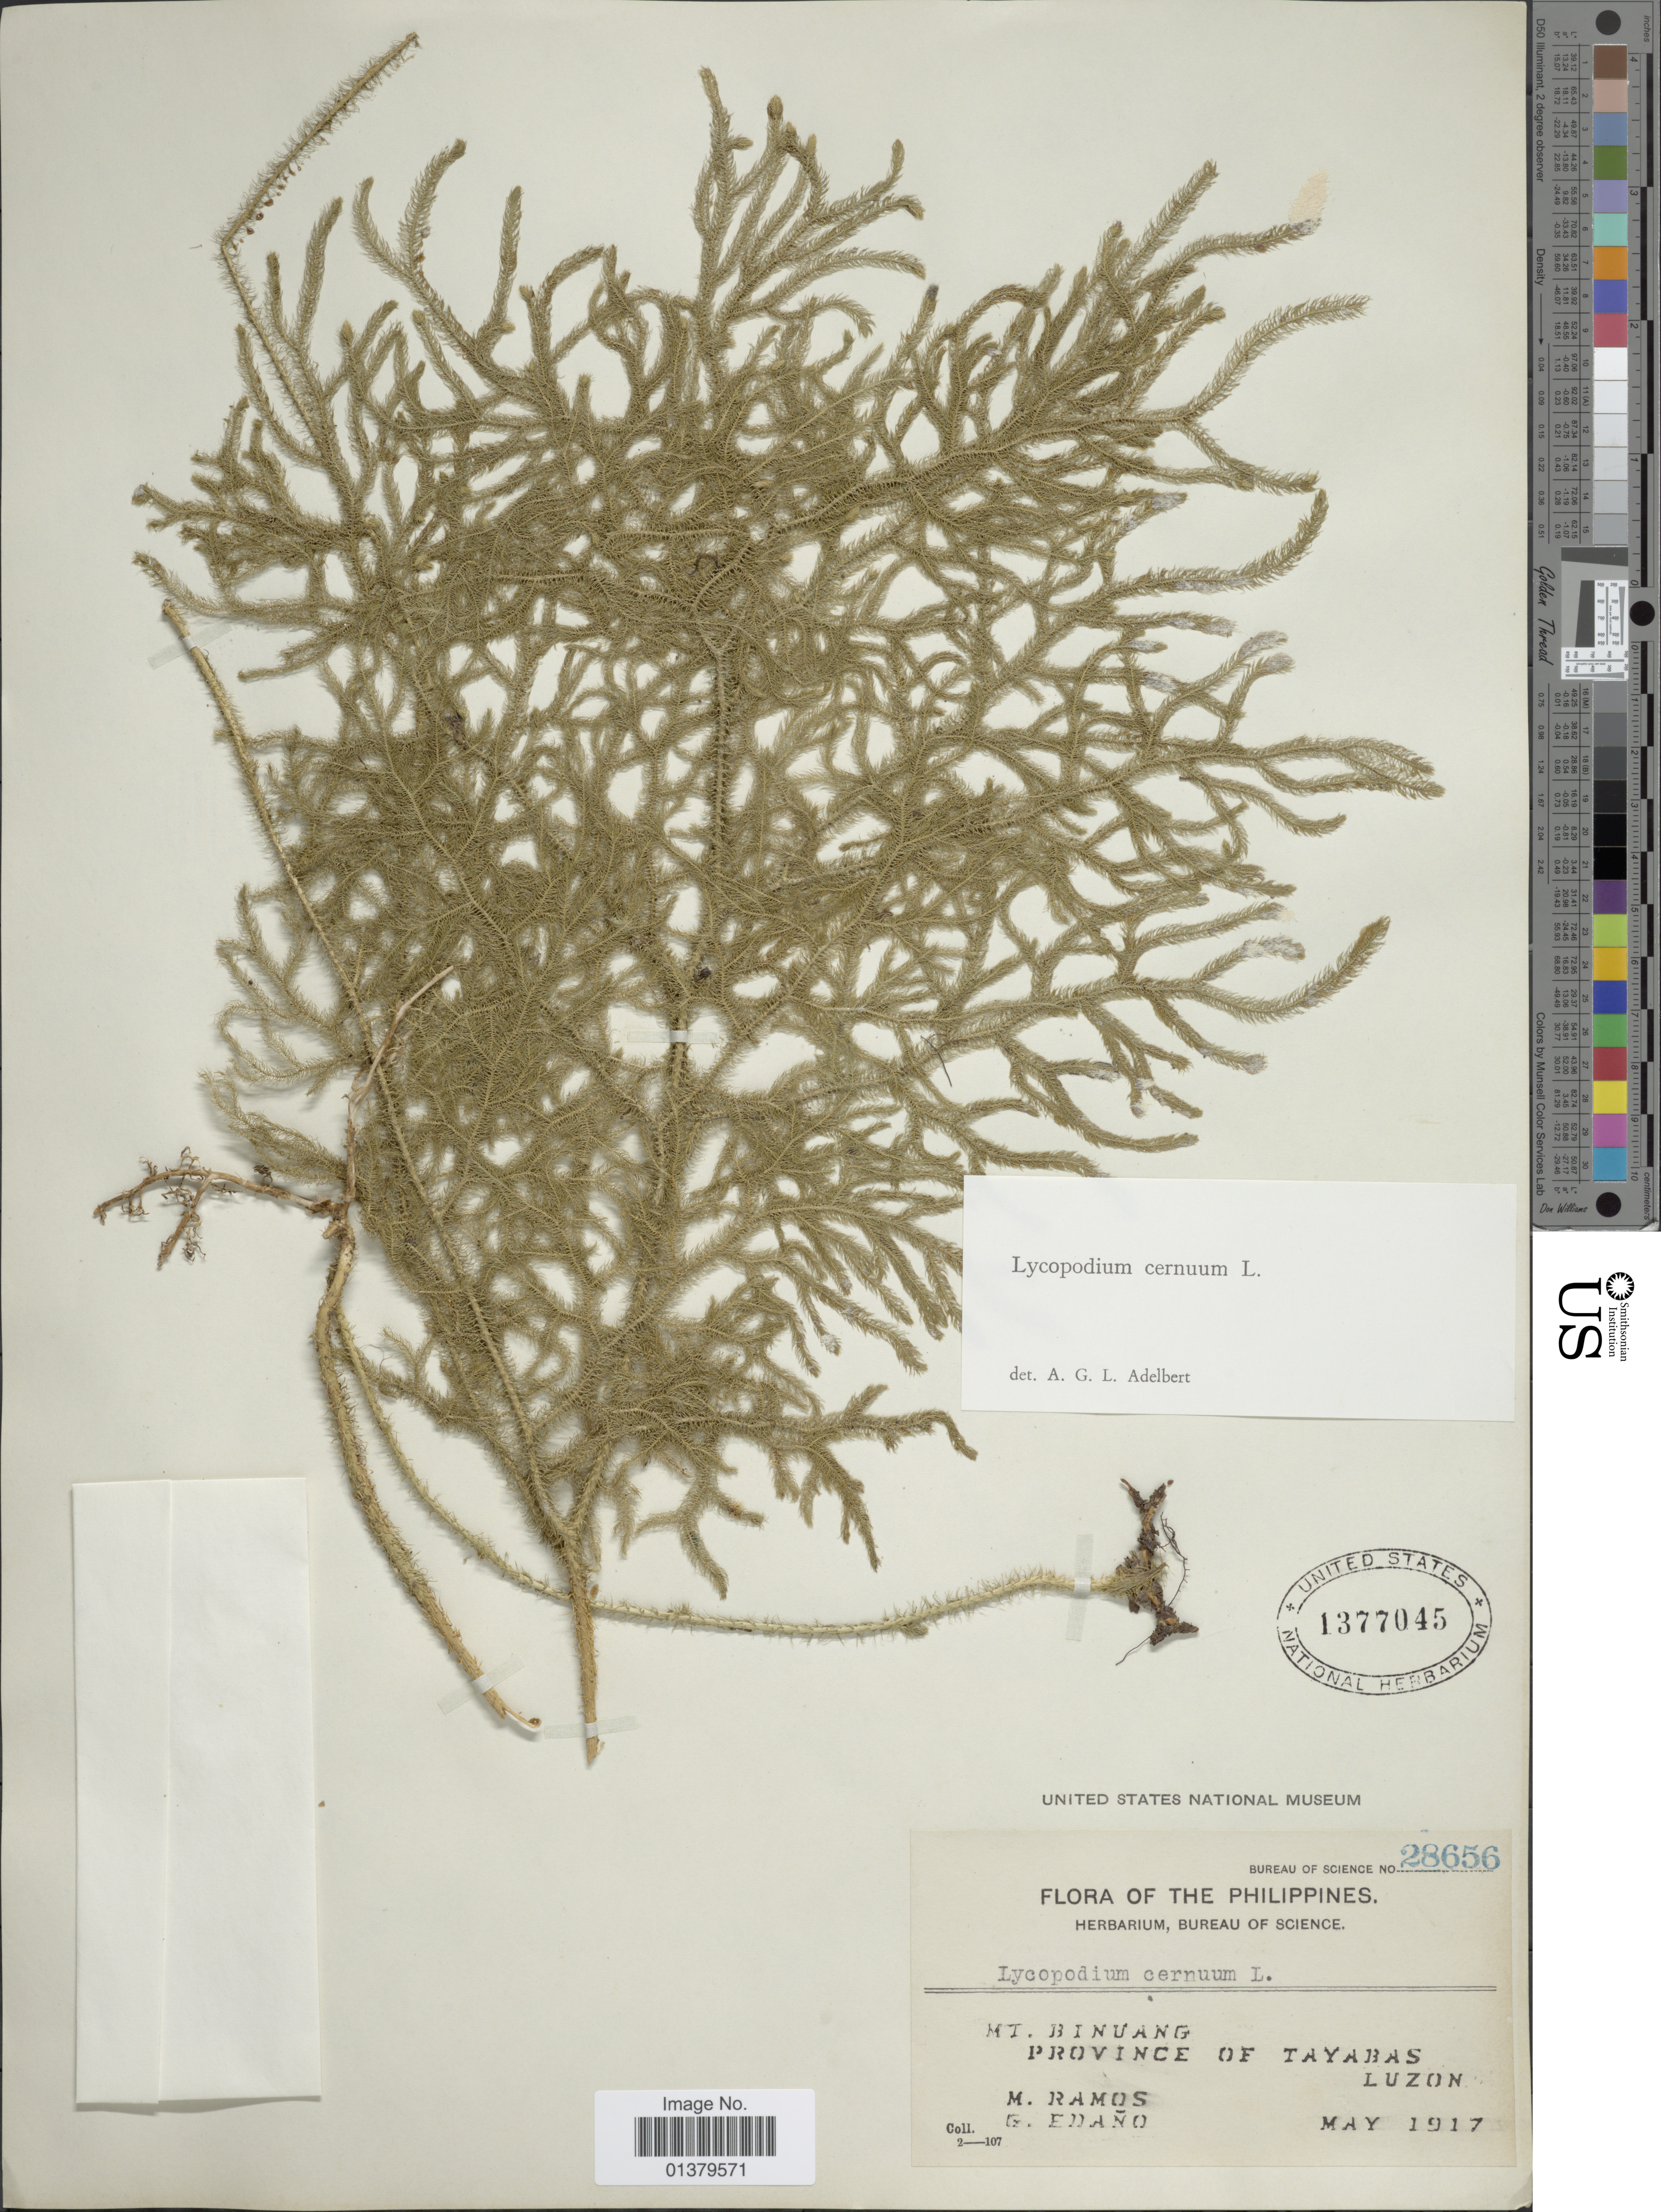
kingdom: Plantae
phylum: Tracheophyta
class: Lycopodiopsida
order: Lycopodiales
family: Lycopodiaceae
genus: Palhinhaea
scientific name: Palhinhaea cernua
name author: (L.) Vasc. & Franco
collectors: M. Ramos & G. Edaño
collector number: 28656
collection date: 1917-05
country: Philippines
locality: Mt Binuang Province of Tayabas Luzon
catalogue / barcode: US 1377045